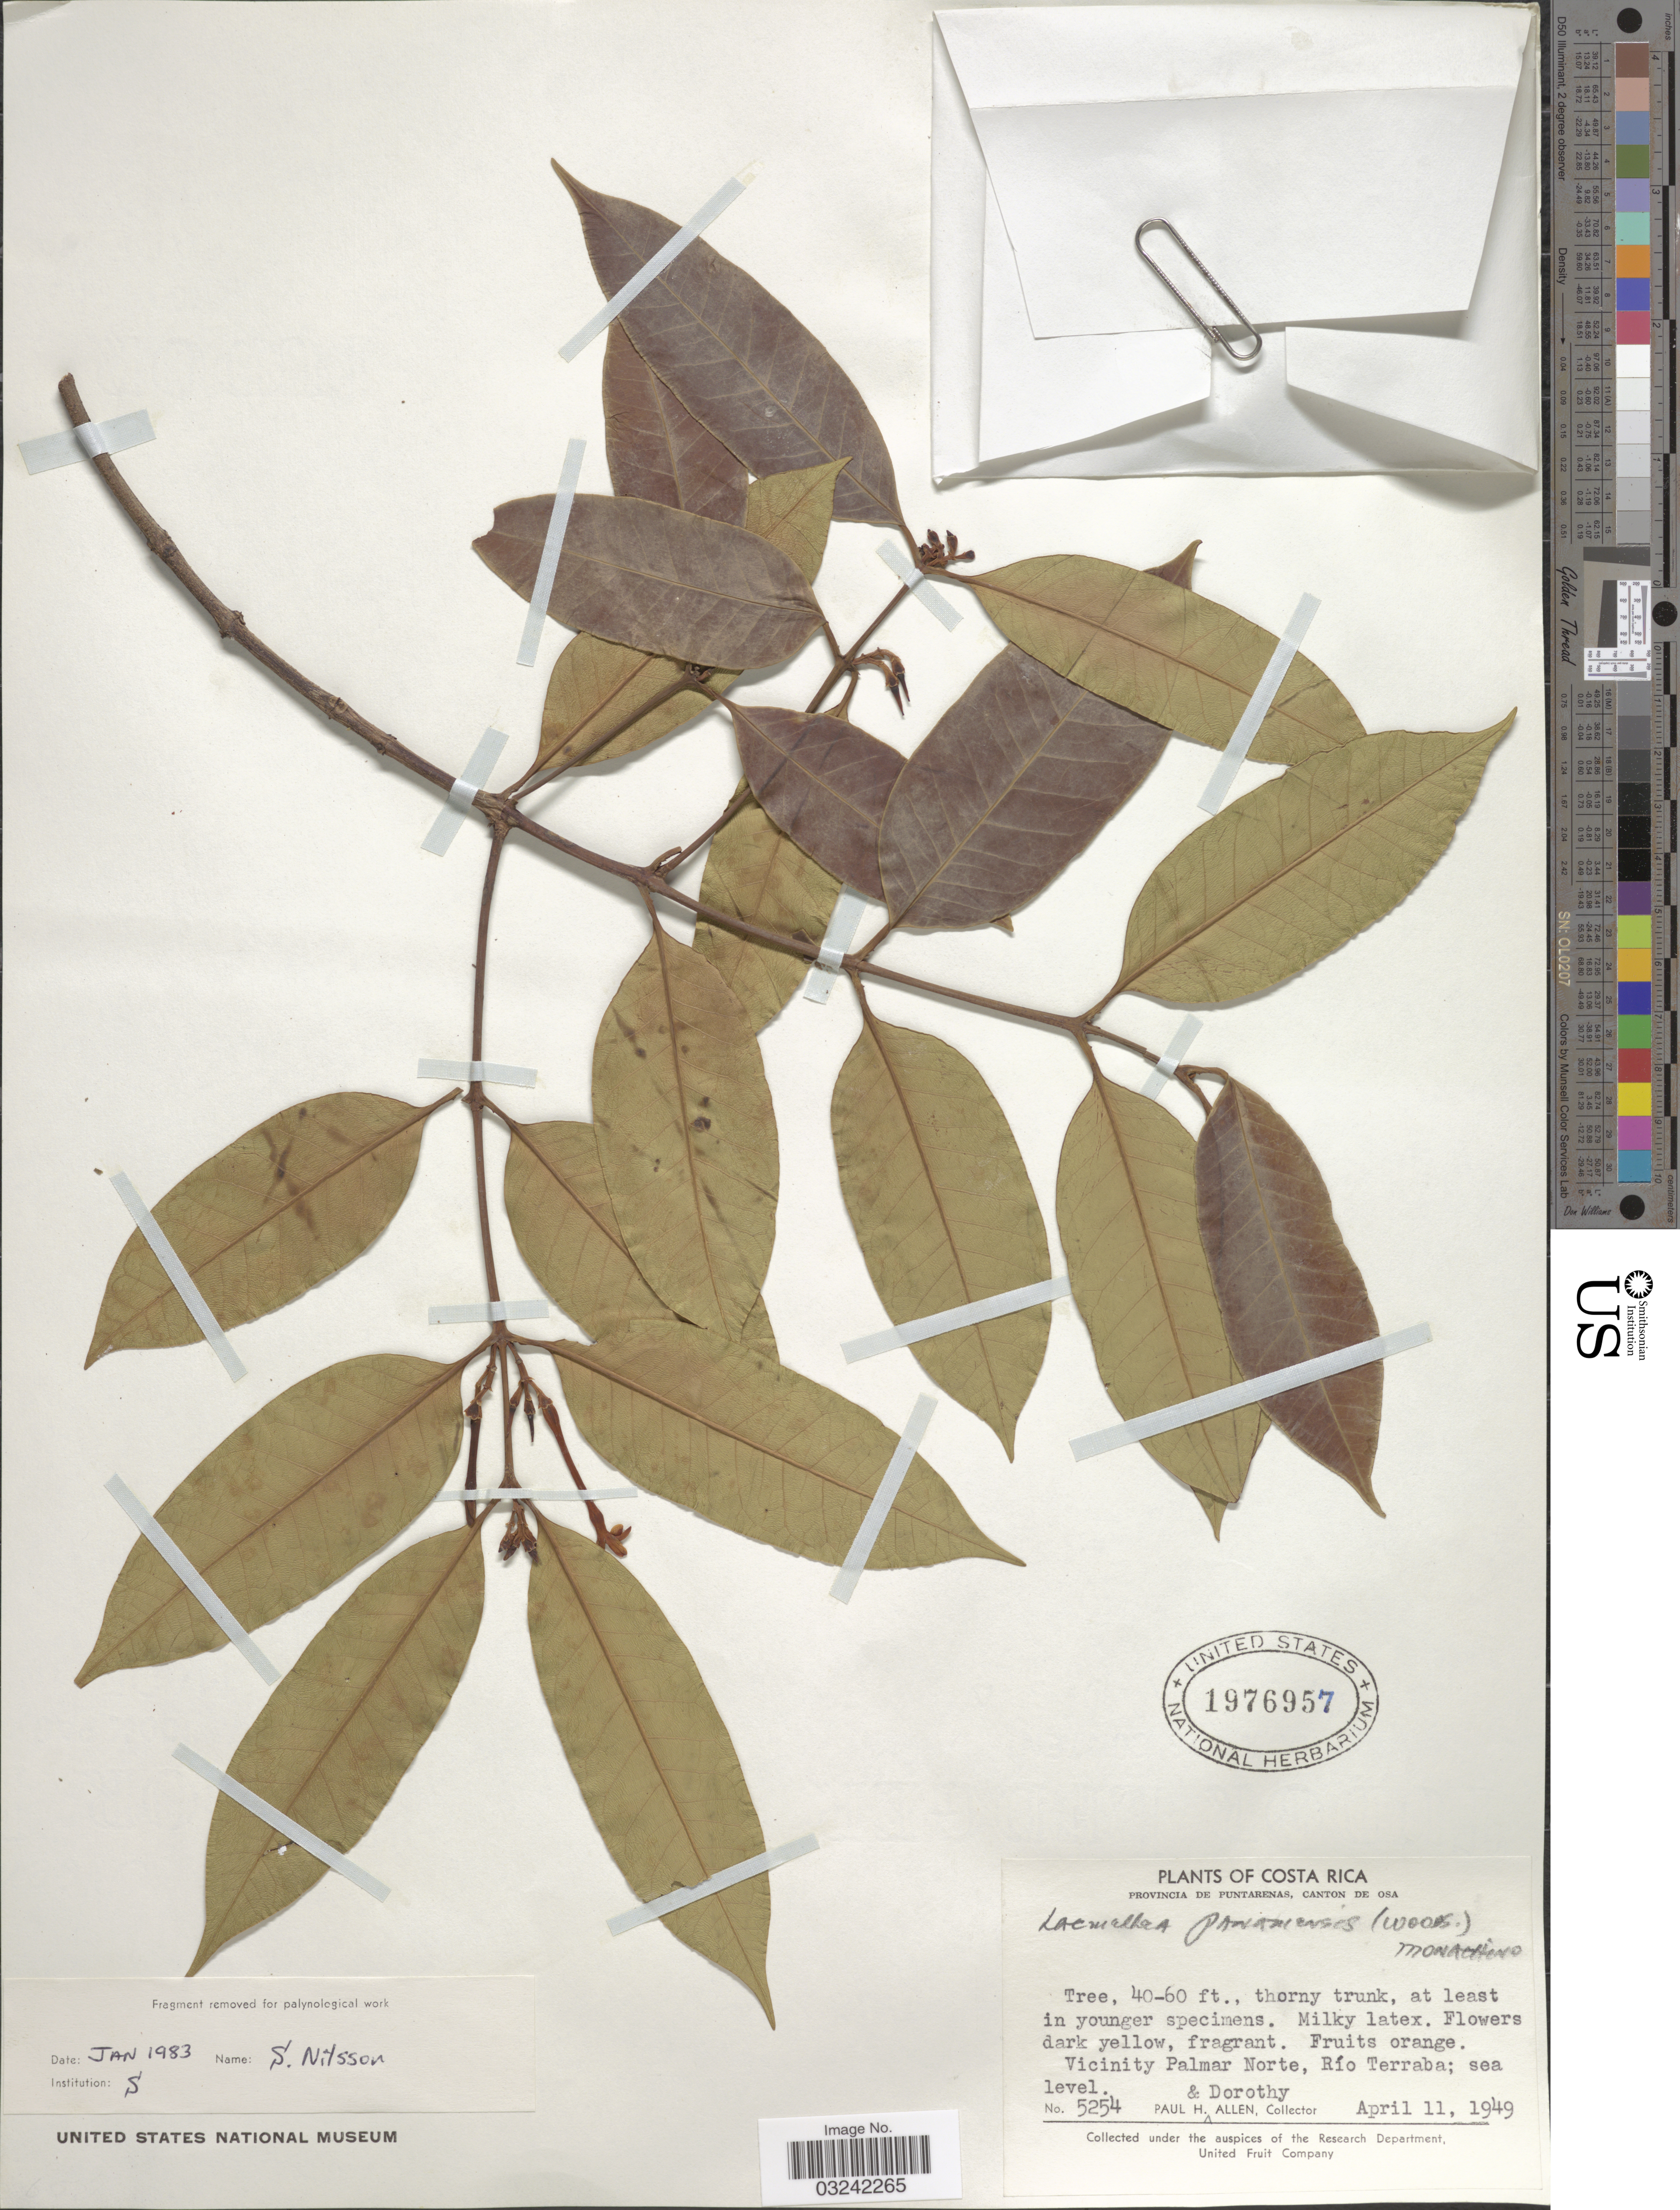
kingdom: Plantae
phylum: Tracheophyta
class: Magnoliopsida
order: Gentianales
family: Apocynaceae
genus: Lacmellea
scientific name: Lacmellea panamensis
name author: (Woodson) Markgr.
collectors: P. H. Allen & D. O. Allen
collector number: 5254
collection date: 1949-04-11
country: Costa Rica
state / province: Puntarenas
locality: Canton de Osa. Vicinity of Palmar Norte, Río Terraba.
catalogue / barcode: US 1976957